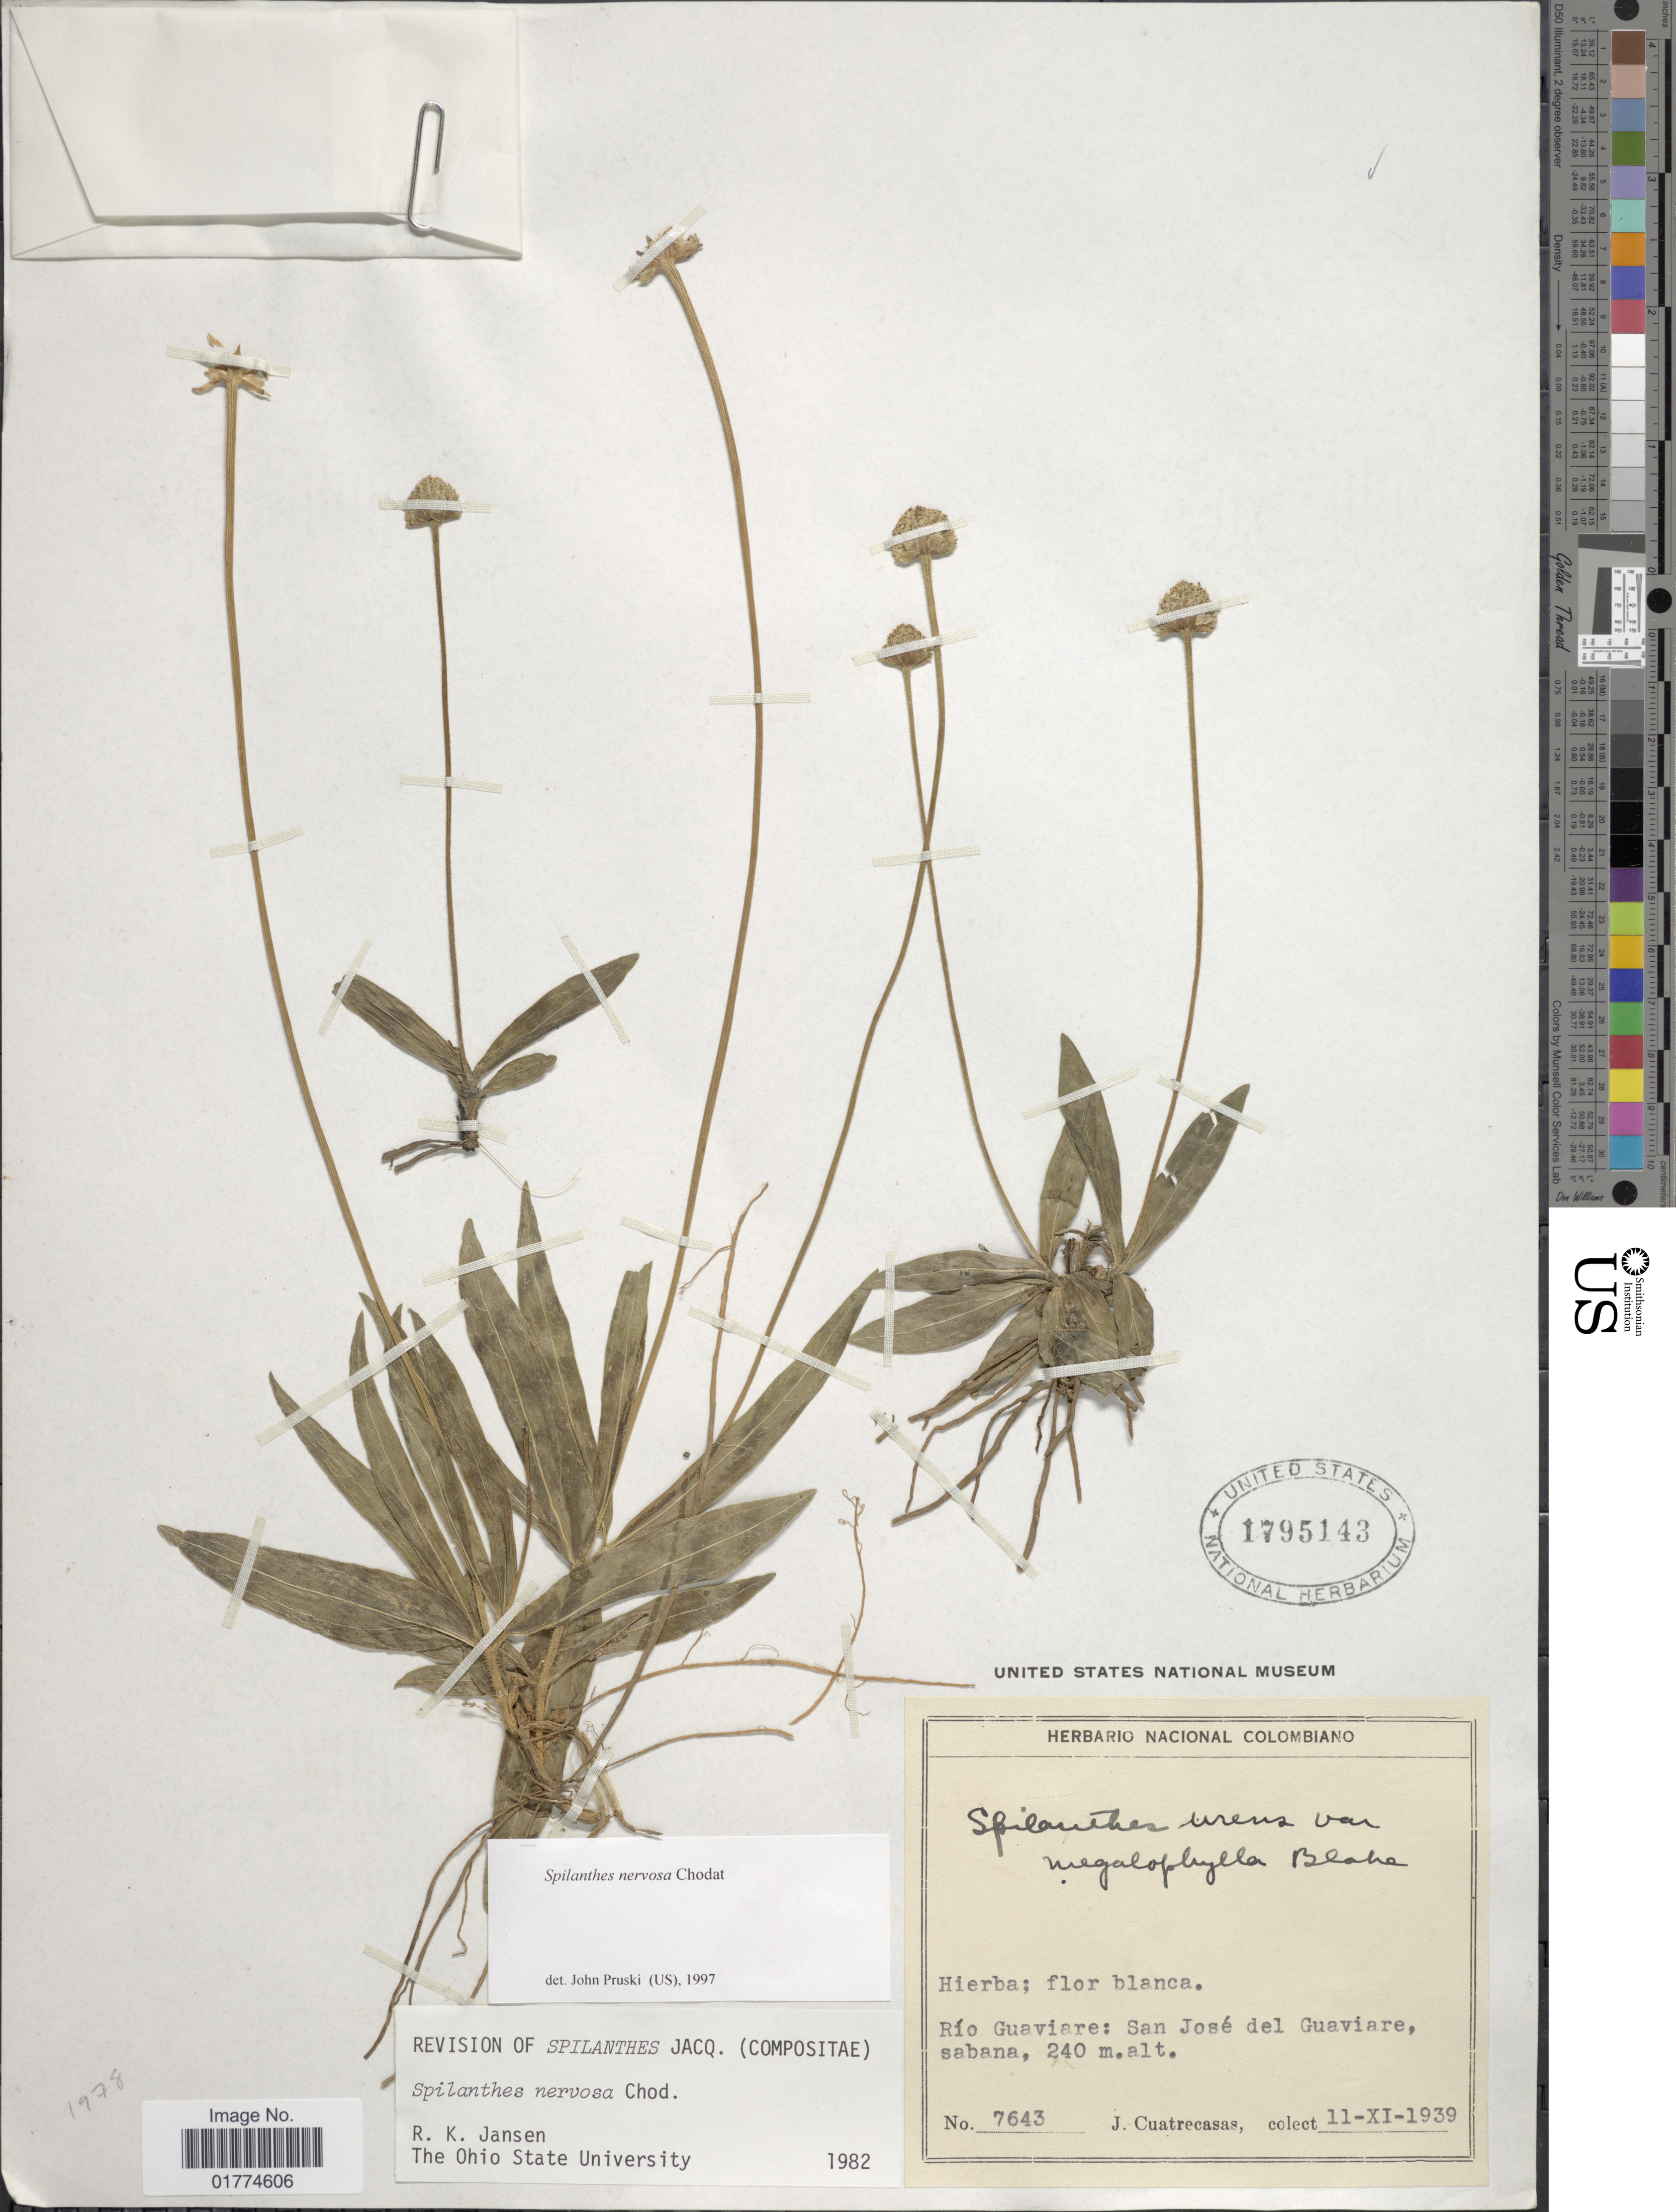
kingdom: Plantae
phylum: Tracheophyta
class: Magnoliopsida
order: Asterales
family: Asteraceae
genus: Spilanthes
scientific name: Spilanthes nervosa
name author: Chodat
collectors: J. Cuatrecasas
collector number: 7643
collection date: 1939-11-11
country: Colombia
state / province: Guaviare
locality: Río Guaviare: San José del Guaviare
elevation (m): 240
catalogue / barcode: US 1795143